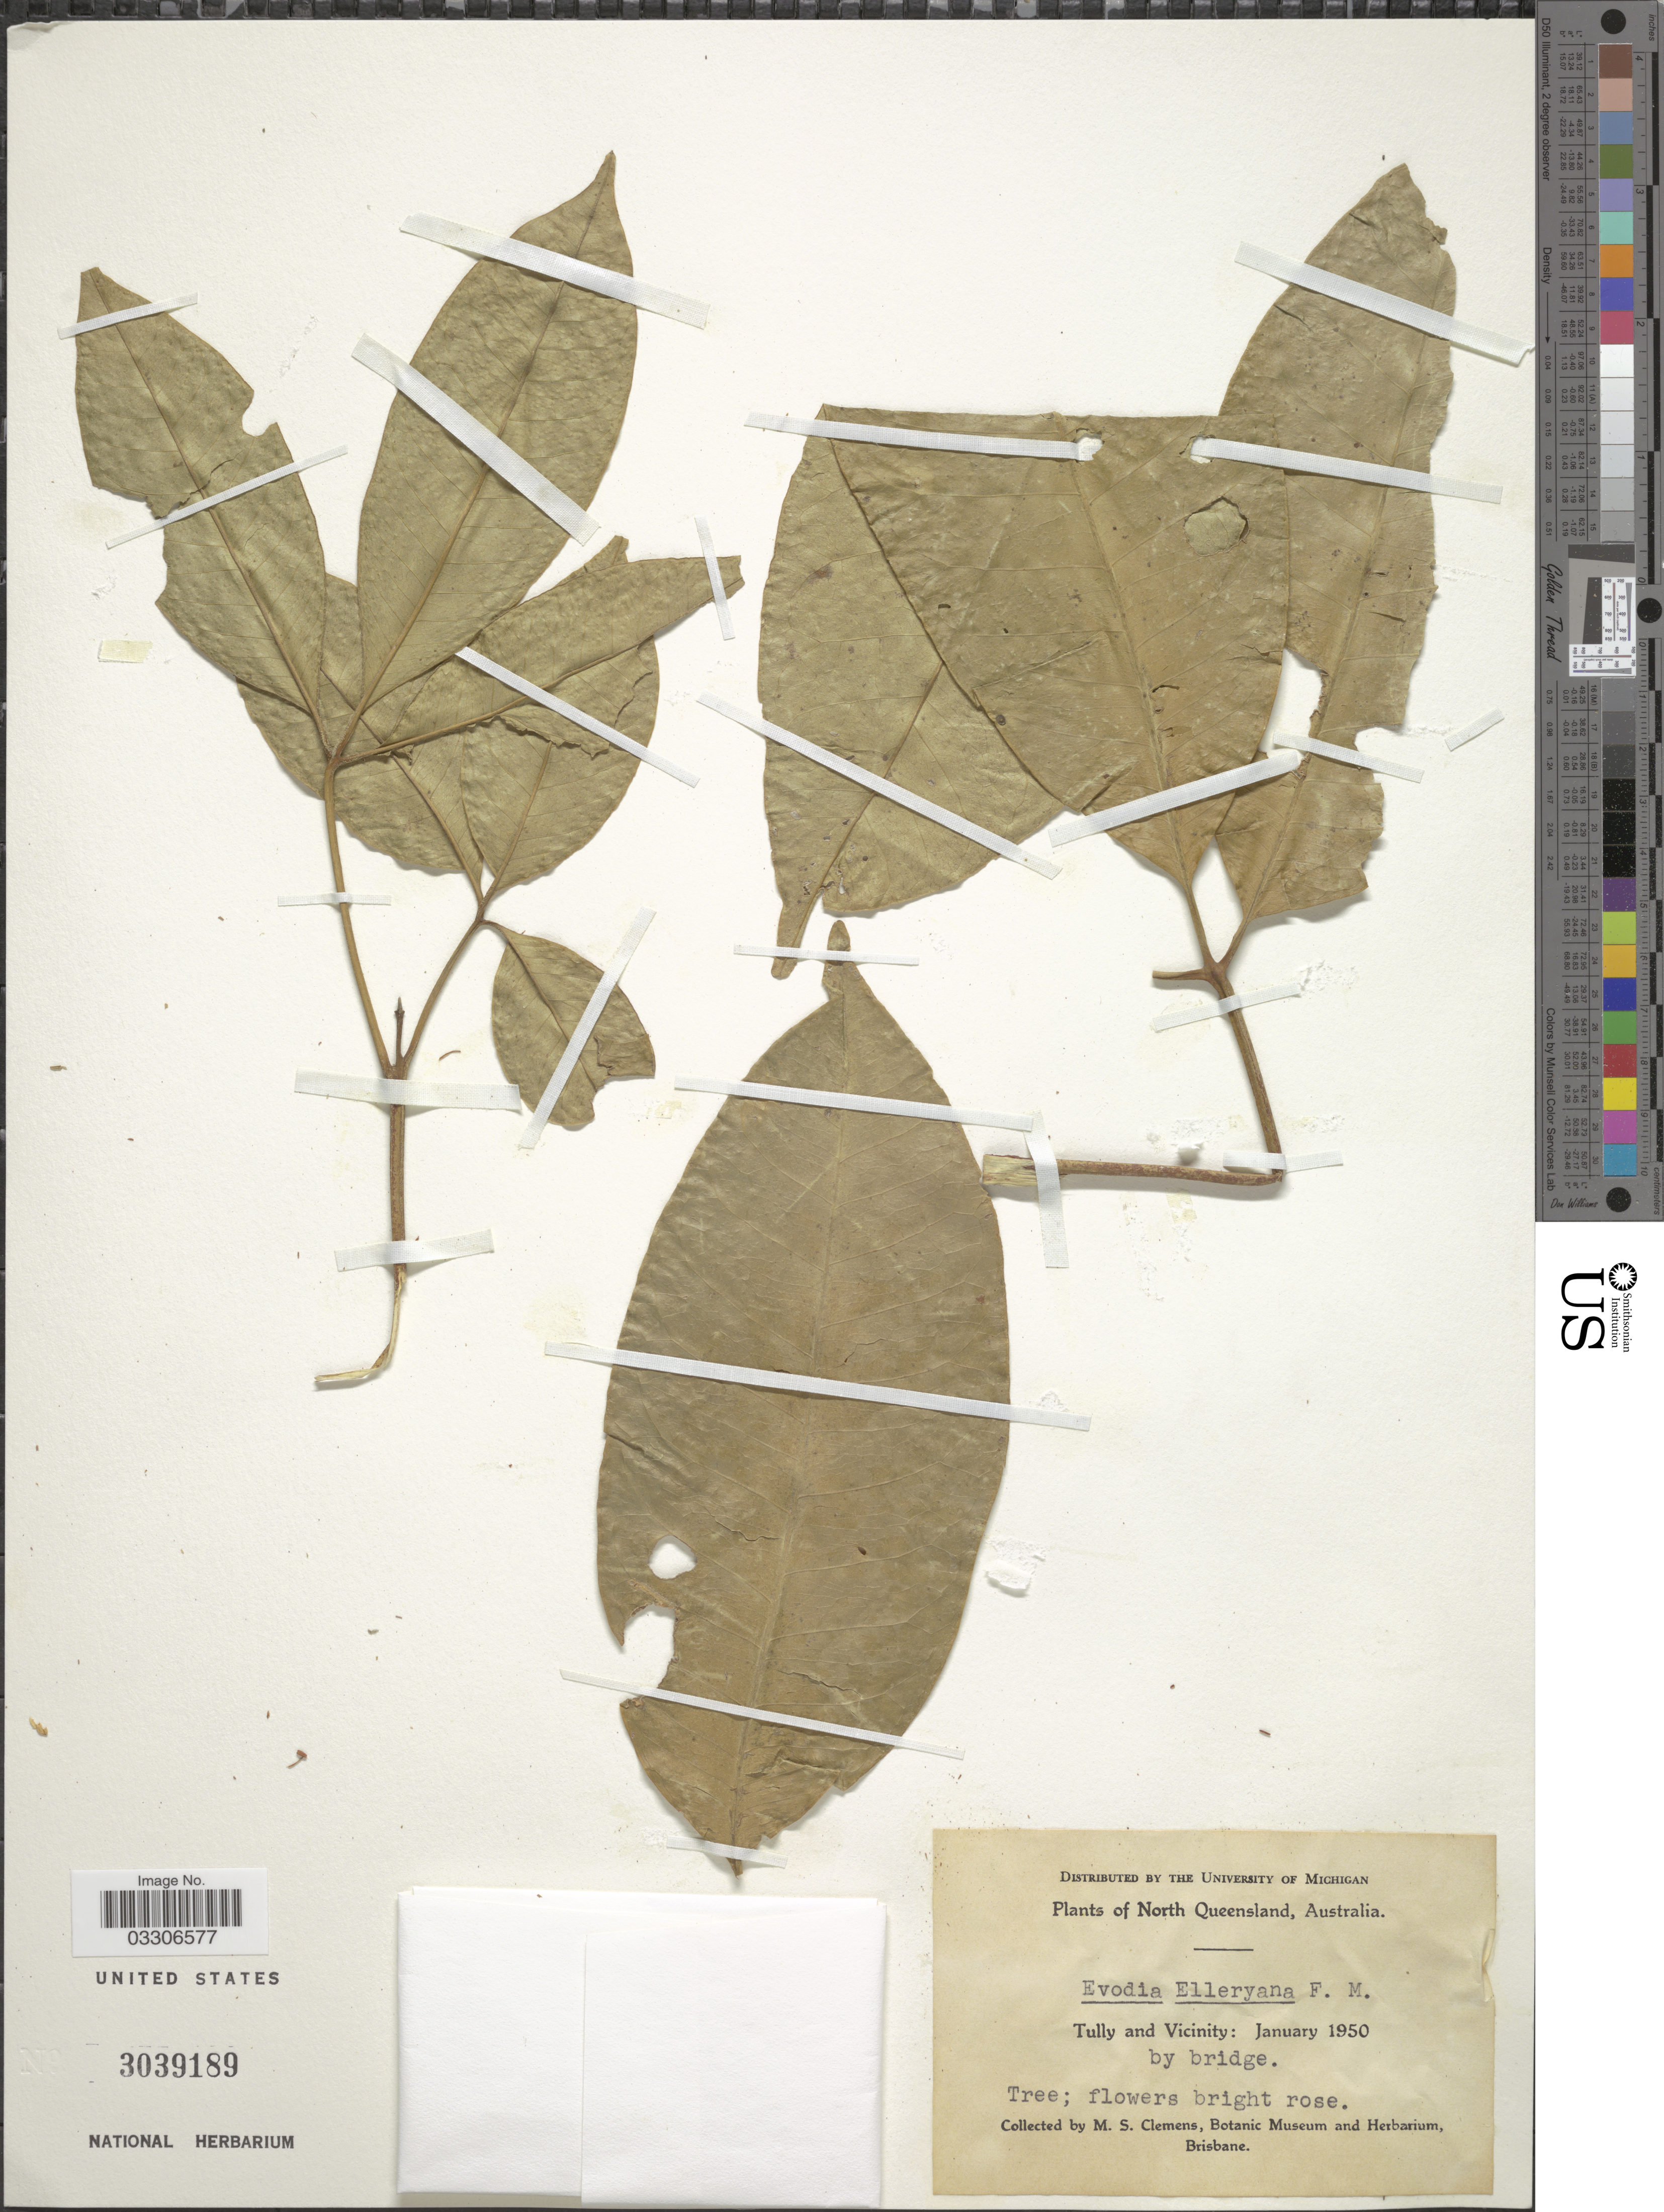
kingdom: Plantae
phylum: Tracheophyta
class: Magnoliopsida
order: Sapindales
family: Rutaceae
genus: Melicope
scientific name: Melicope elleryana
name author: (F. Muell.) T.G. Hartley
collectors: M. S. Clemens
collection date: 1950-01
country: Australia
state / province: Queensland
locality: North Queensland. Tully and Vicinity: by bridge.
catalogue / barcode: US 3039189